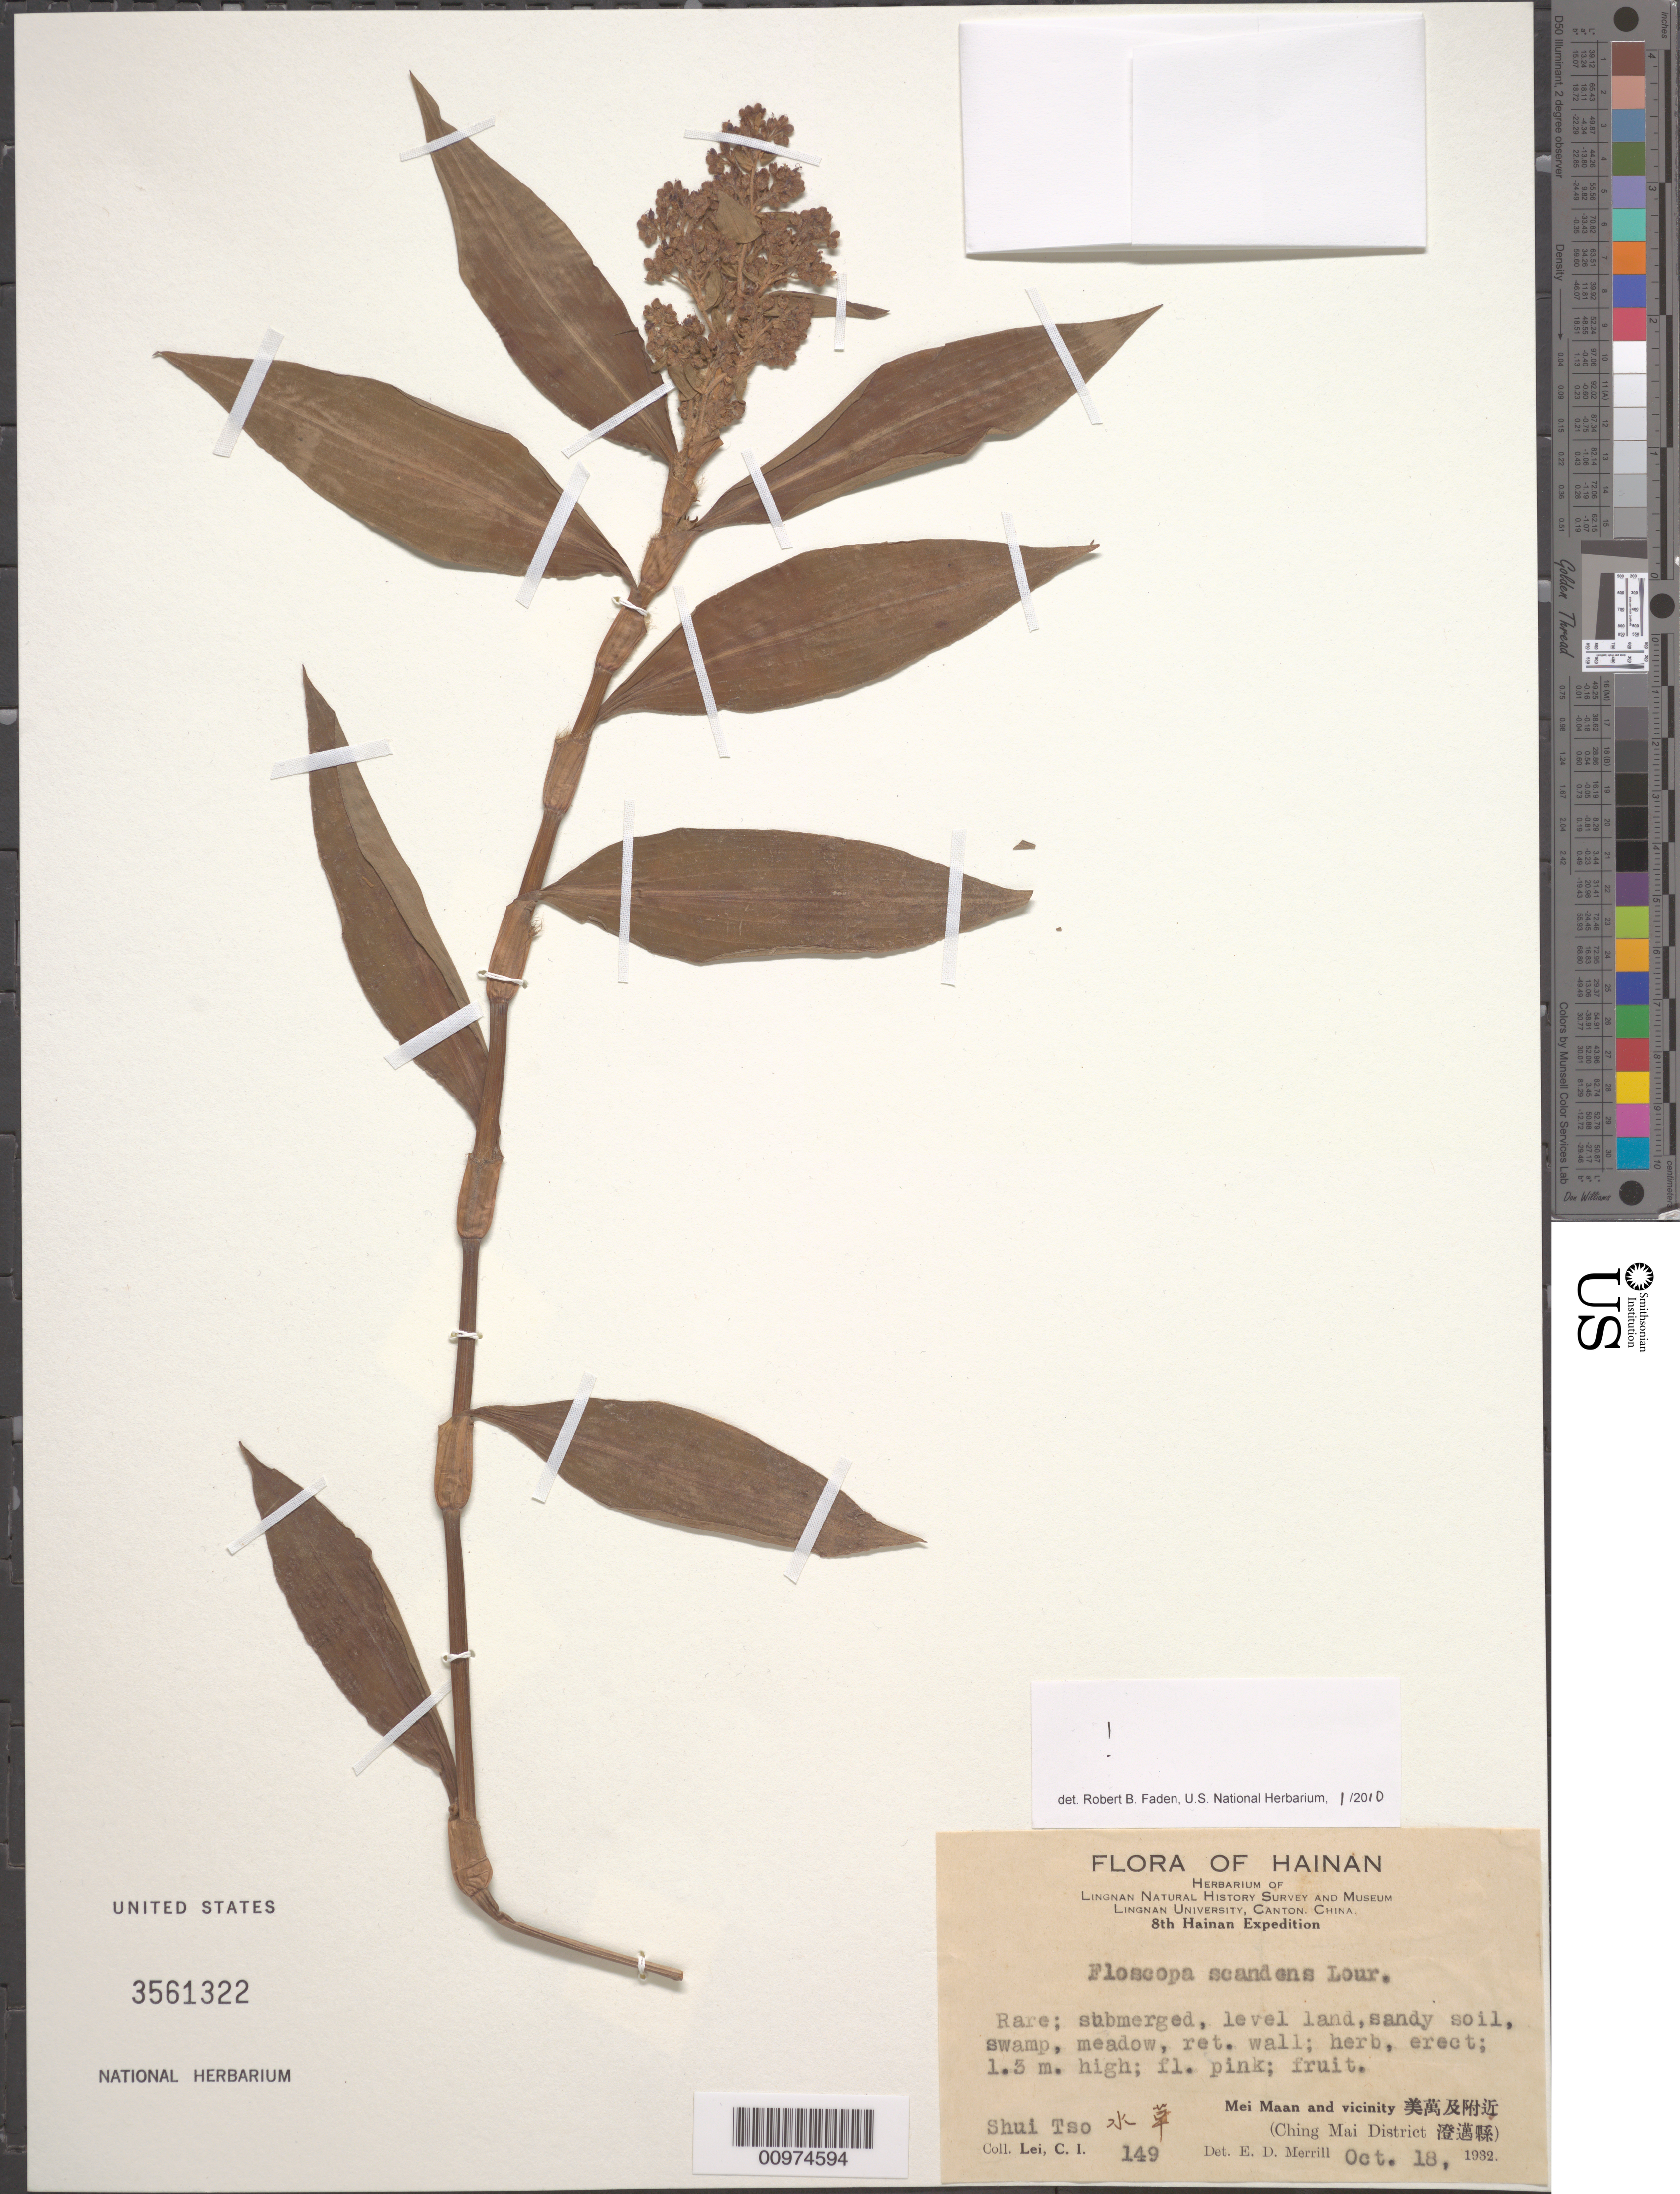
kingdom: Plantae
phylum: Tracheophyta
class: Liliopsida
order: Commelinales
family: Commelinaceae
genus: Floscopa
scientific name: Floscopa scandens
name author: Lour.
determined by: Faden, Robert B., (US), Smithsonian Institution - National Museum of Natural History (UNITED STATES)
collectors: S. Tso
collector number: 149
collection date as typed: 18 Oct 1932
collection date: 1932-10-18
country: China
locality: Mei Maan and vicinity. (Ching Mai District)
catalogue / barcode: US 3561322